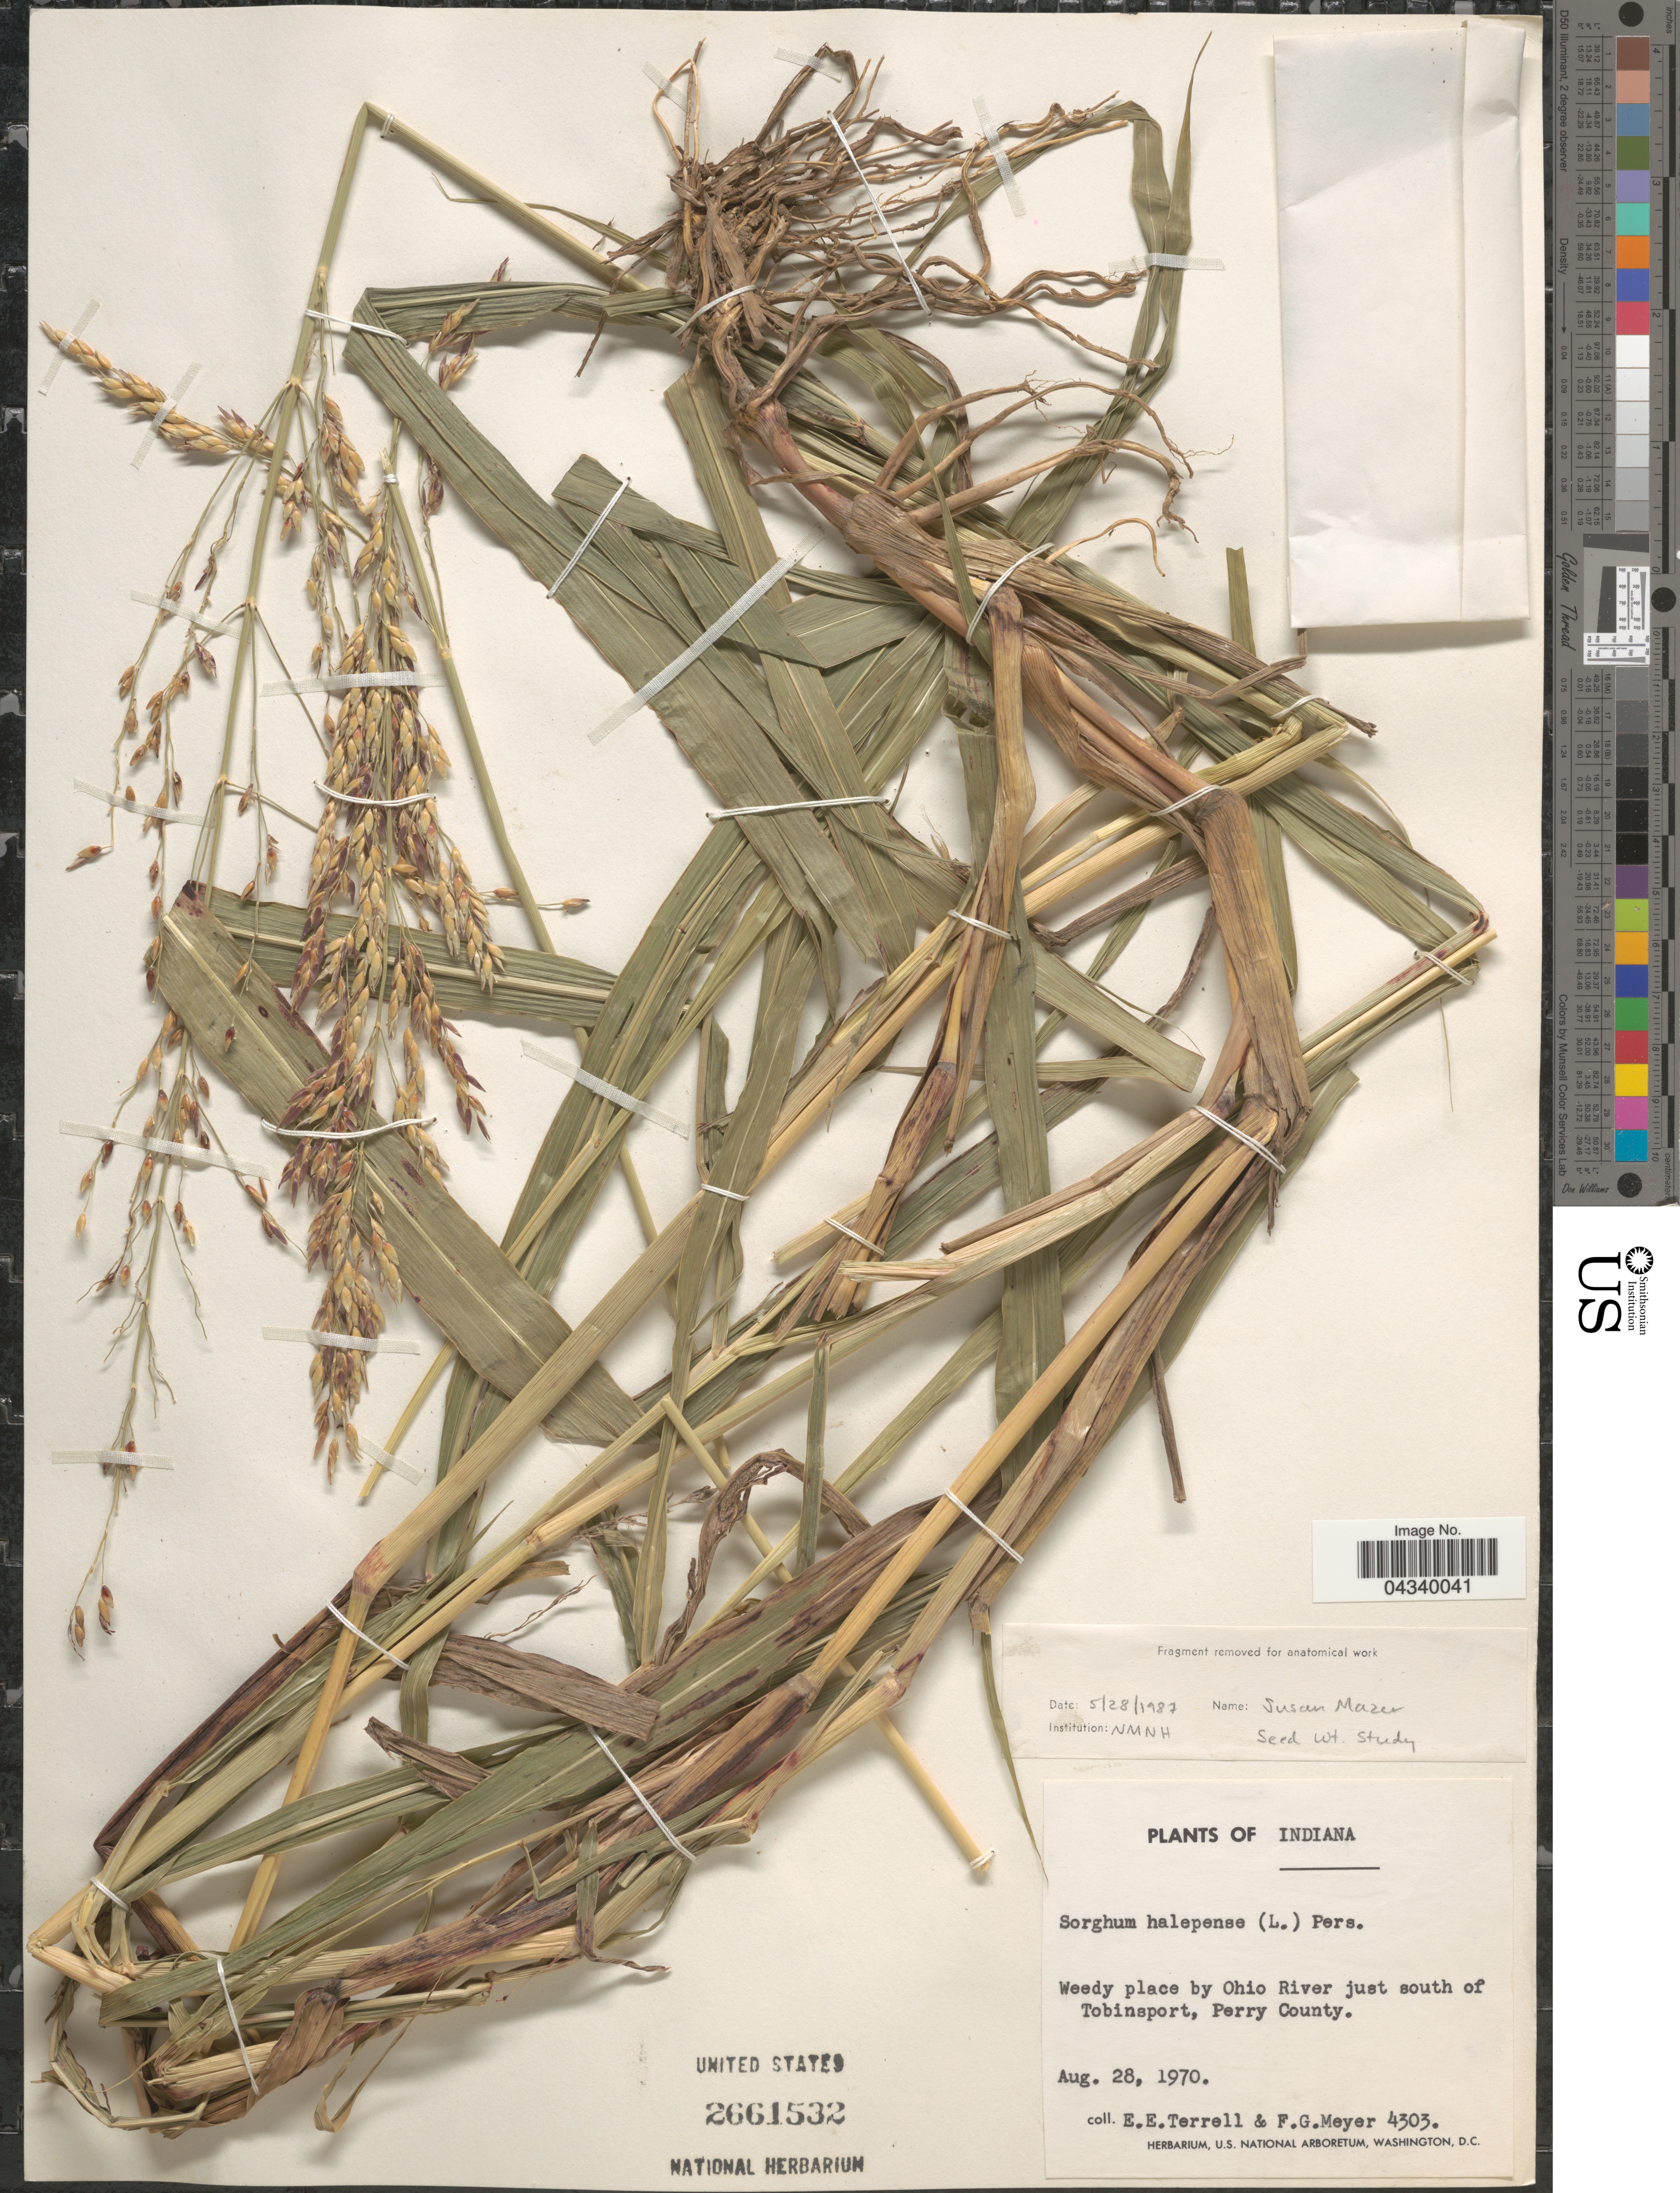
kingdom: Plantae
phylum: Tracheophyta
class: Liliopsida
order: Poales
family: Poaceae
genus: Sorghum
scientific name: Sorghum halepense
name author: (L.) Pers.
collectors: E. E. Terrell & F. G. Meyer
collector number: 4303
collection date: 1970-08-28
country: United States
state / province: Indiana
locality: Weedy place by Ohio River just south of Tobinsport, Perry County.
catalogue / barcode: US 2661532